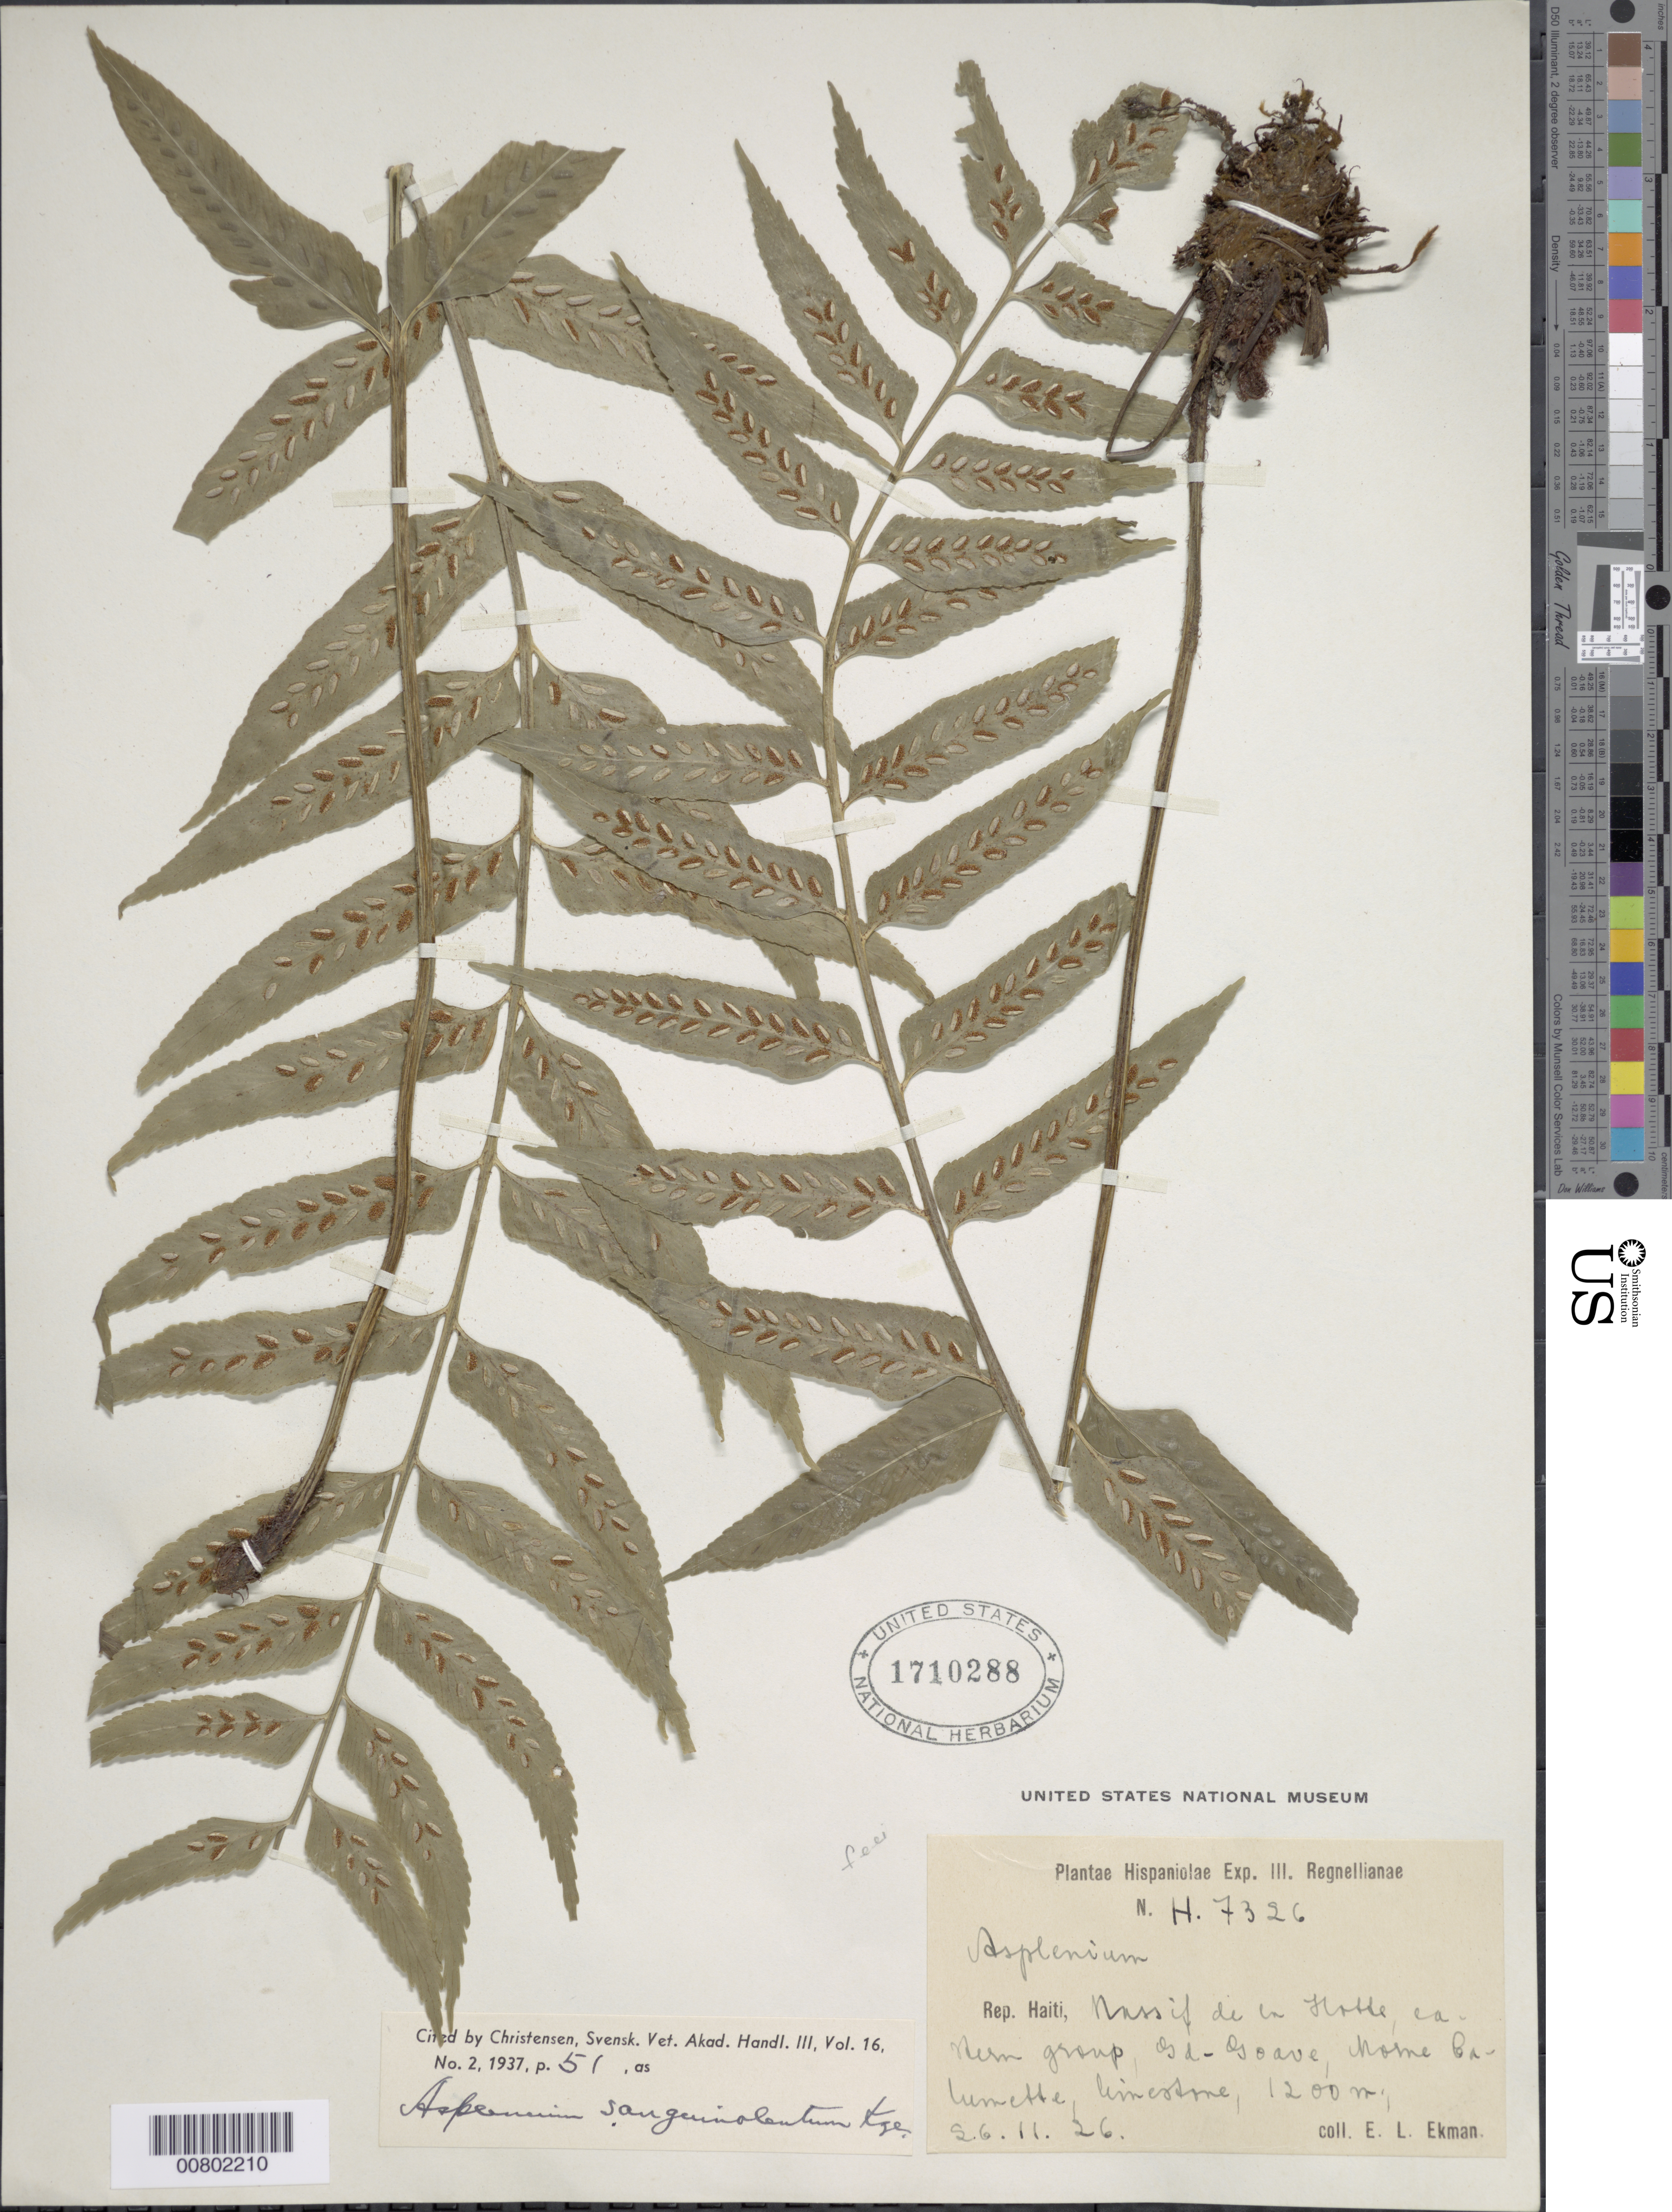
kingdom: Plantae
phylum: Tracheophyta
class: Polypodiopsida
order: Polypodiales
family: Aspleniaceae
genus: Asplenium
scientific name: Asplenium feei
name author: Kunze ex Fée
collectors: E. L. Ekman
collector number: H 7326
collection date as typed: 26 Nov 1926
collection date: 1926-11-26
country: Haiti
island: Hispaniola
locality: Massif de la Hotte, eastern group, Gd-Goave, Morne Calumette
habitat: Limestone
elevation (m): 1200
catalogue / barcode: US 1710288